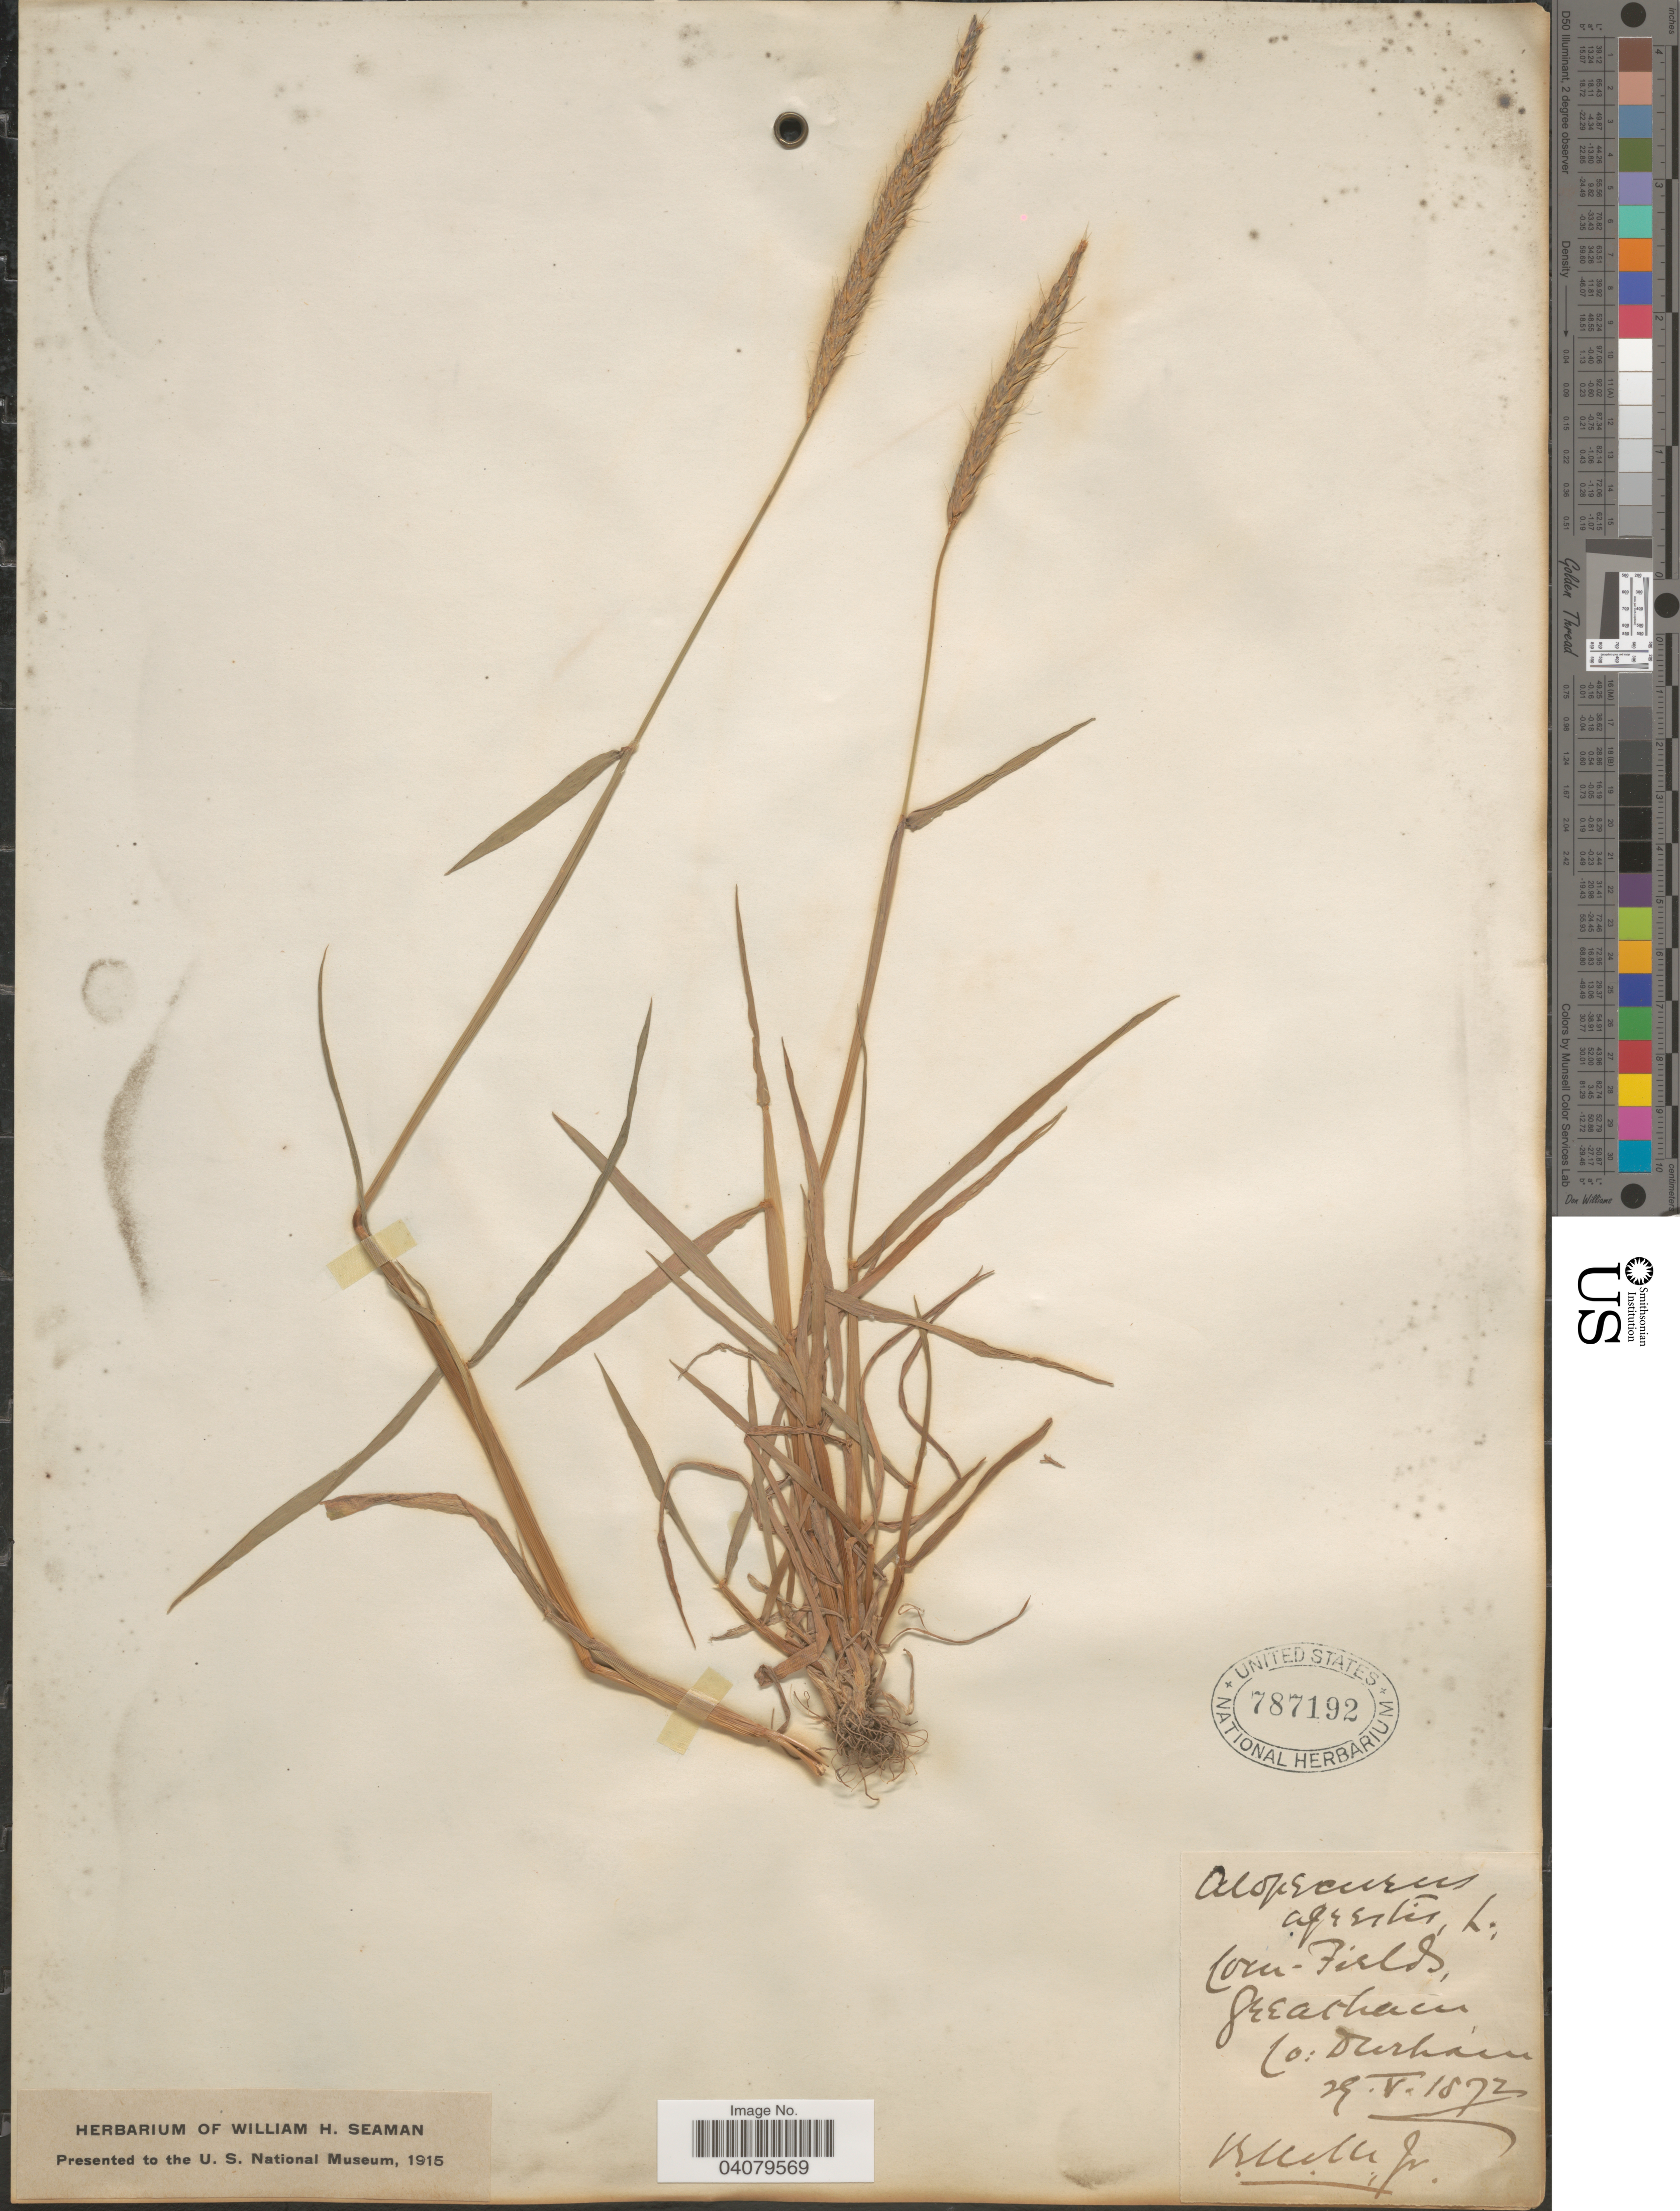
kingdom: Plantae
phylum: Tracheophyta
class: Liliopsida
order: Poales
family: Poaceae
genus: Alopecurus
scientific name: Alopecurus myosuroides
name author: Huds.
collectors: B.M.M. Jr.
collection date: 1872-05-29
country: United Kingdom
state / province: England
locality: Corn-fields, Greatham Co: Durham.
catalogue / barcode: US 787192